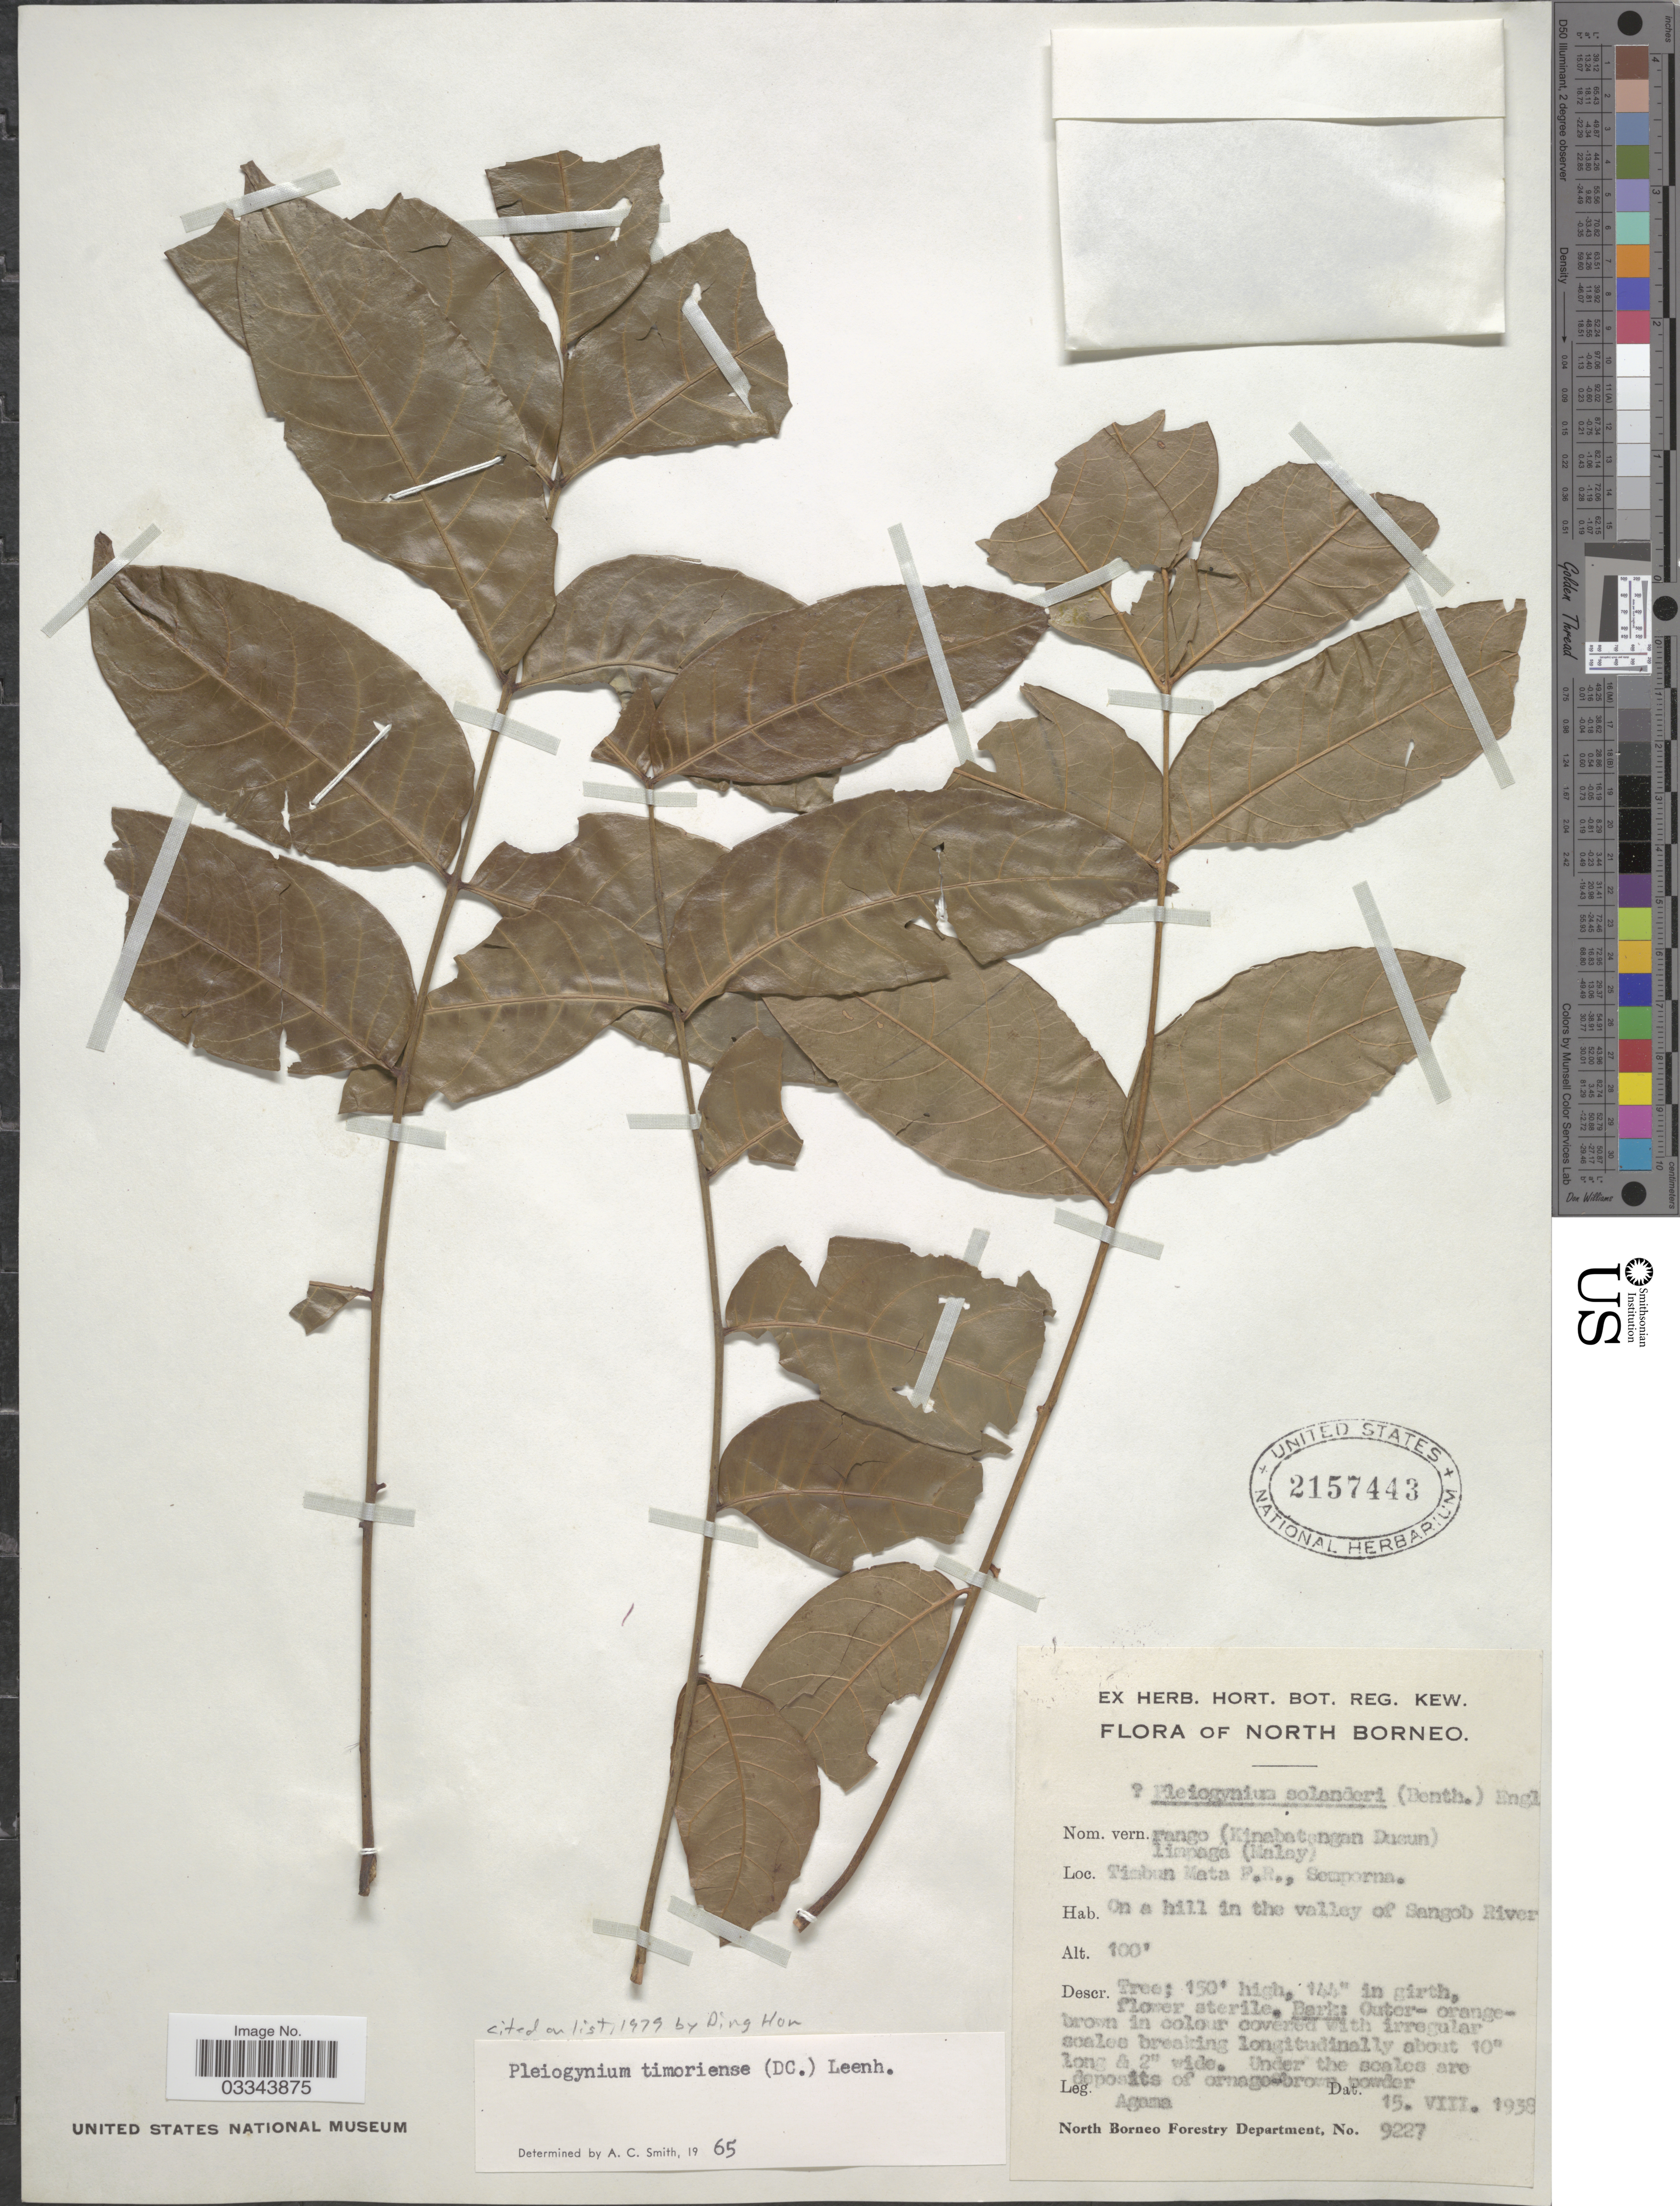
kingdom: Plantae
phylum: Tracheophyta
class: Magnoliopsida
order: Sapindales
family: Anacardiaceae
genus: Pleiogynium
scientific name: Pleiogynium timoriense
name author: (A. DC.) Leenh.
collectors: J. Agama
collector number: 9227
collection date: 1938-08-15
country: Malaysia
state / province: Sabah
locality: North Borneo, Timbun Mata P.R., Semporna.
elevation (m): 30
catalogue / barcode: US 2157443